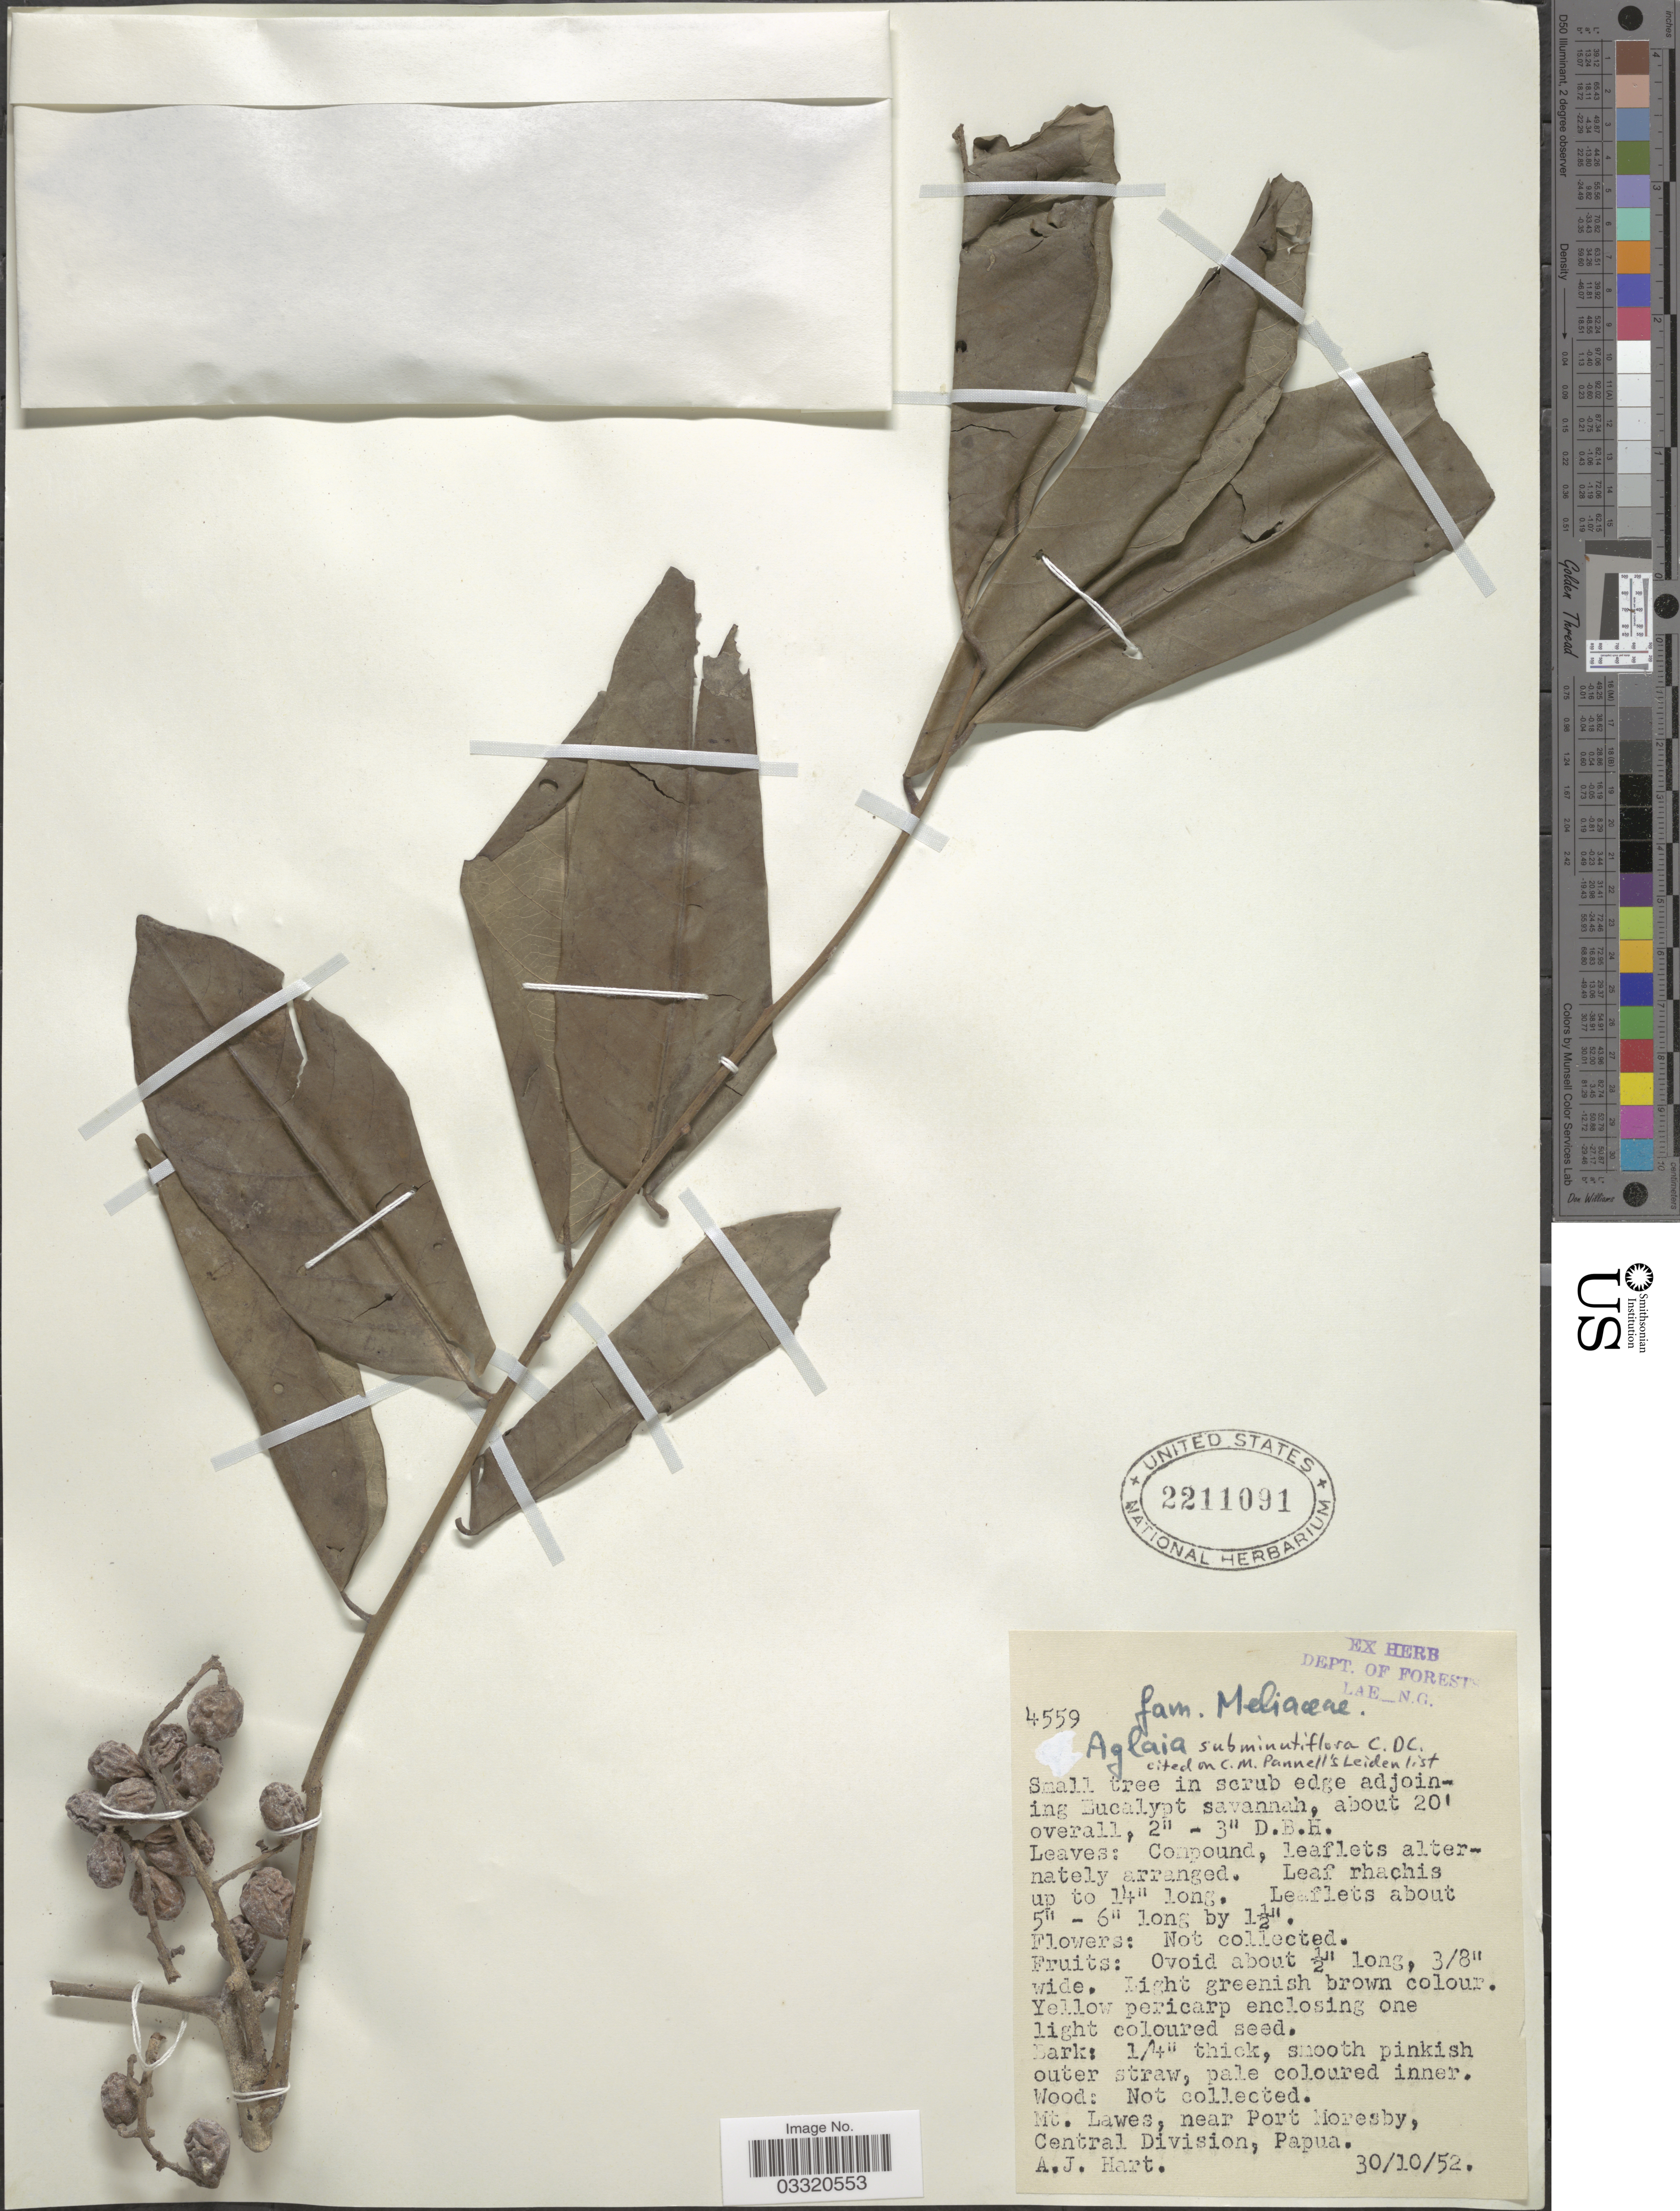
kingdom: Plantae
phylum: Tracheophyta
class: Magnoliopsida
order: Sapindales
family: Meliaceae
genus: Aglaia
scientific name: Aglaia subminutiflora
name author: C. DC.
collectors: A. Hart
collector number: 4559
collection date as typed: Transcribed d/m/y: 30/10/52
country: Papua New Guinea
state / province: Central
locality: Mt. Lawes, near Port Moresby, Central Division, Papua.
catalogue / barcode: US 2211091